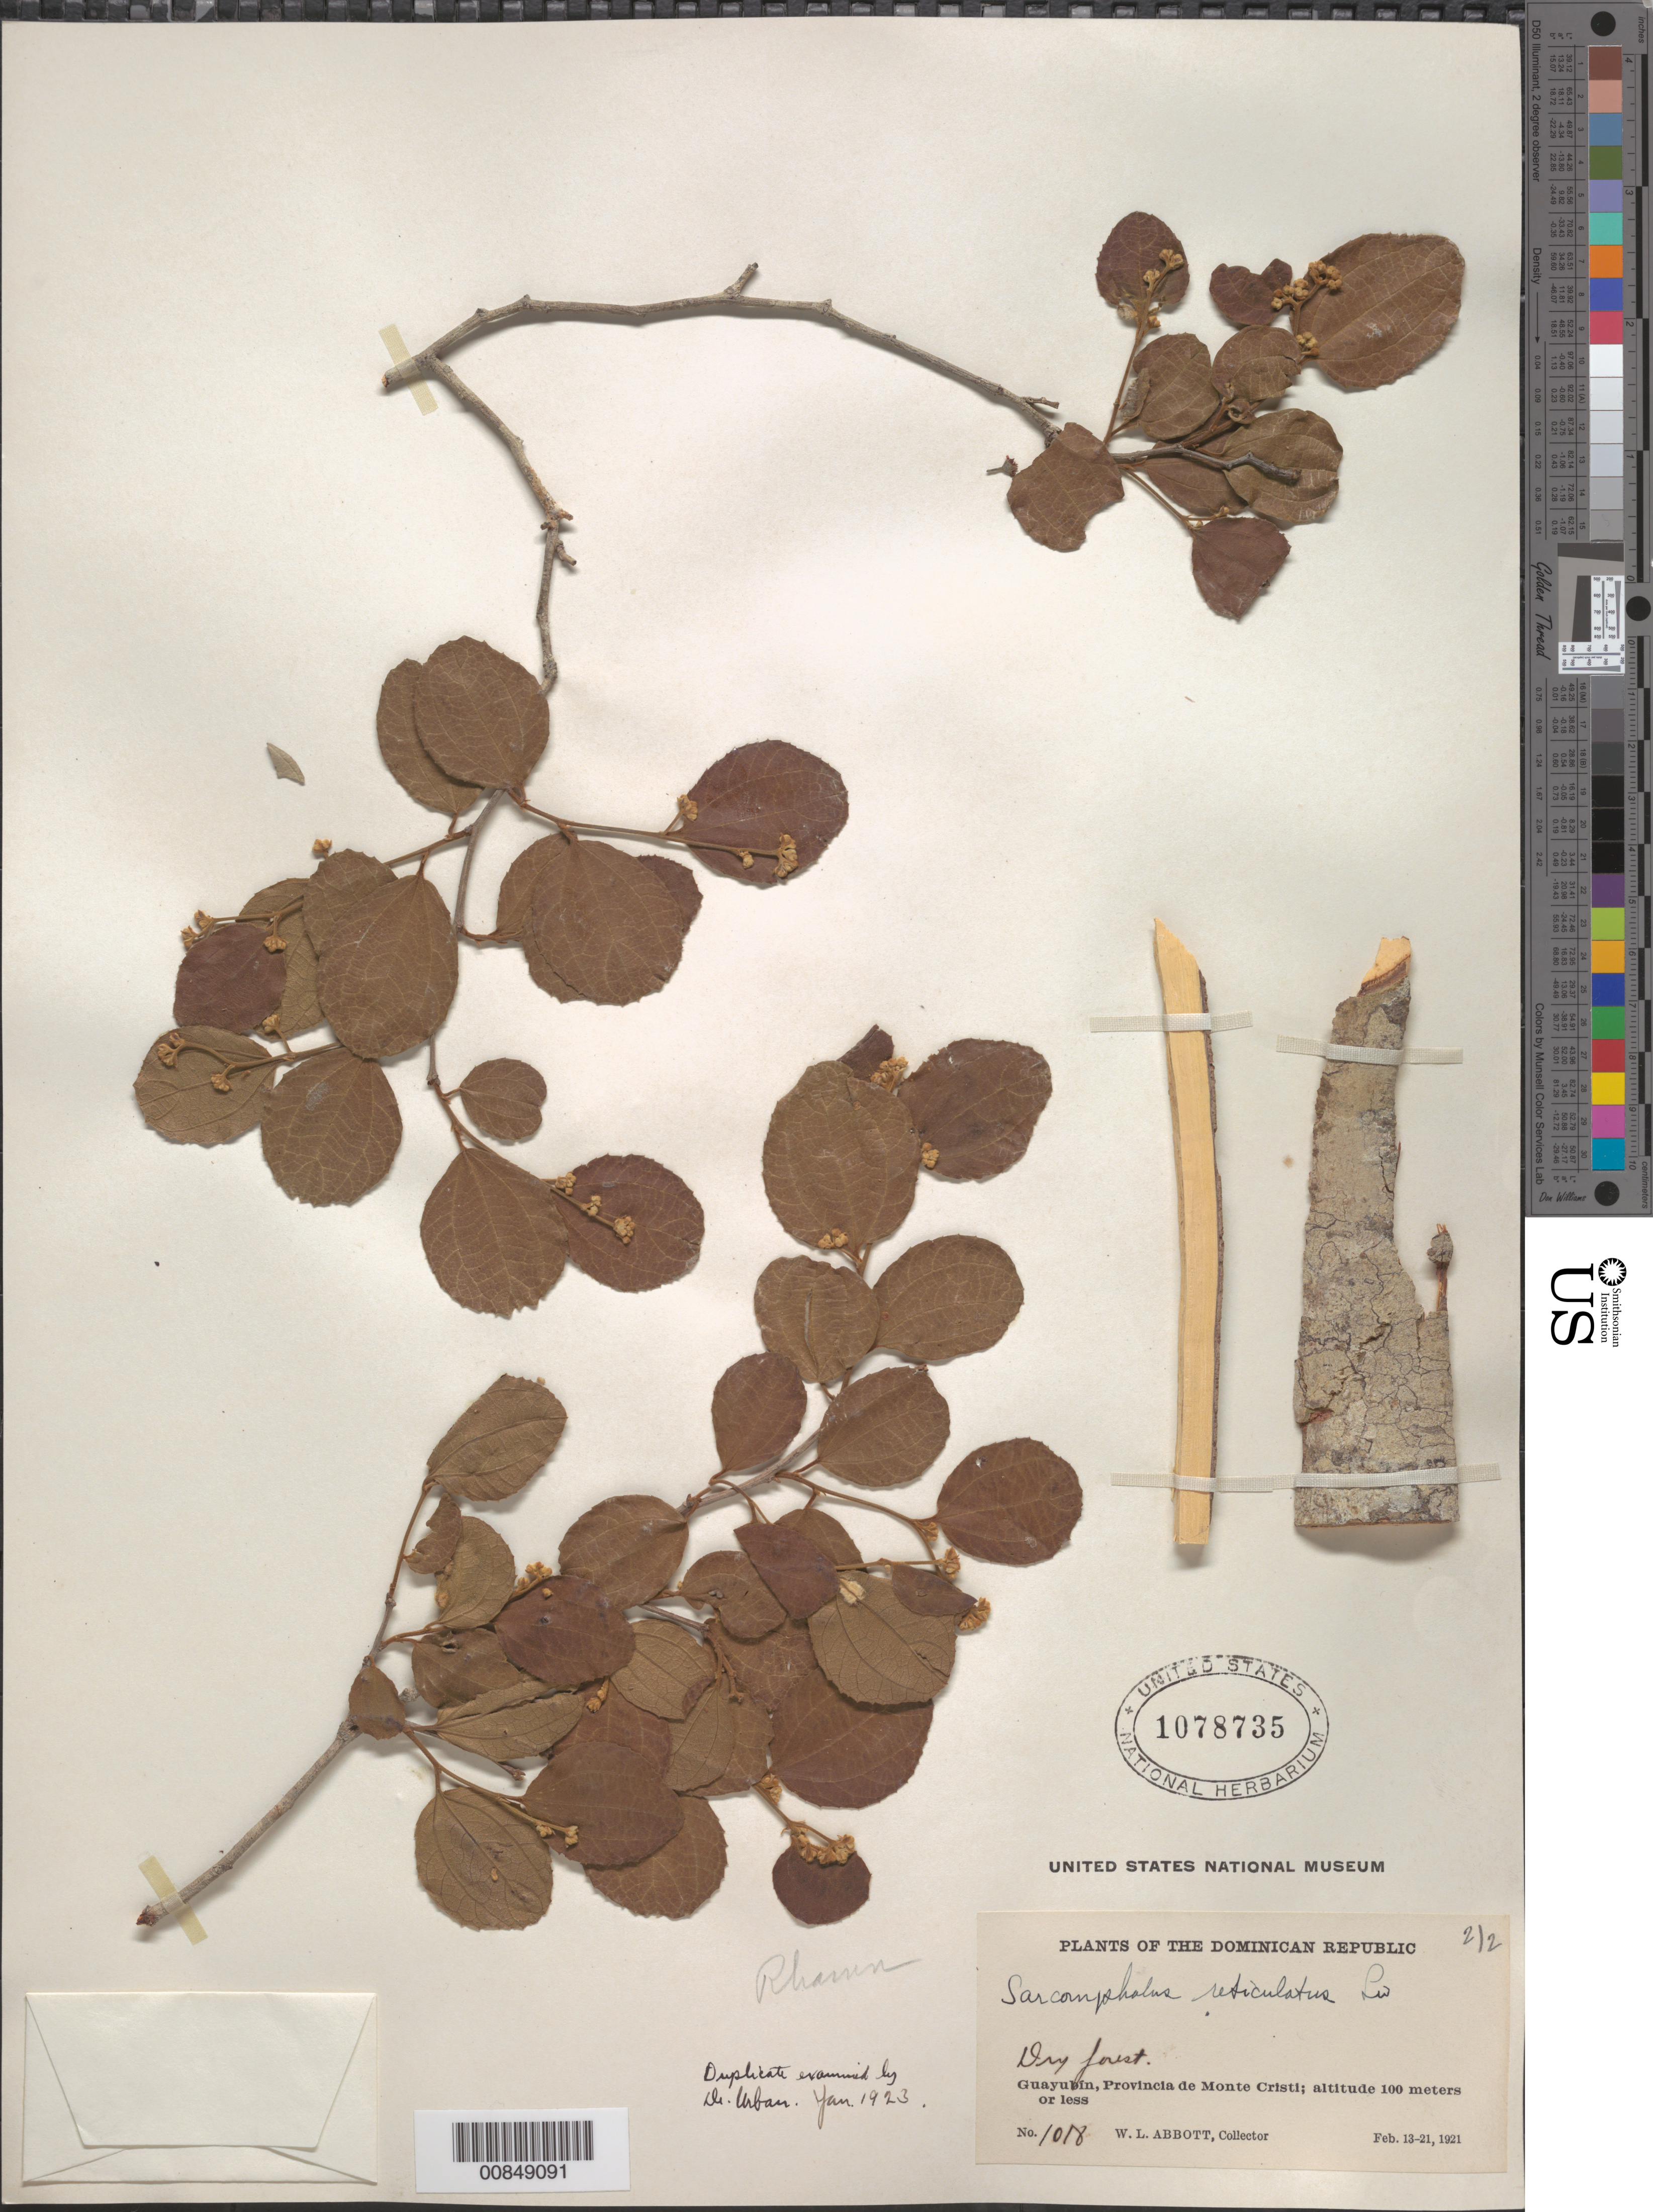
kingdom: Plantae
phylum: Tracheophyta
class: Magnoliopsida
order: Rosales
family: Rhamnaceae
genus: Sarcomphalus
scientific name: Sarcomphalus reticulatus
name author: (Vahl) Urb.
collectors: W. L. Abbott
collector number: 1018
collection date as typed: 13 Feb 1921 to 21 Feb 1921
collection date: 1921-02-13/1921-02-21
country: Dominican Republic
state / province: Monte Cristi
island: Hispaniola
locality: Guayubin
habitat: Dry forest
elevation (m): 100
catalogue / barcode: US 1078735